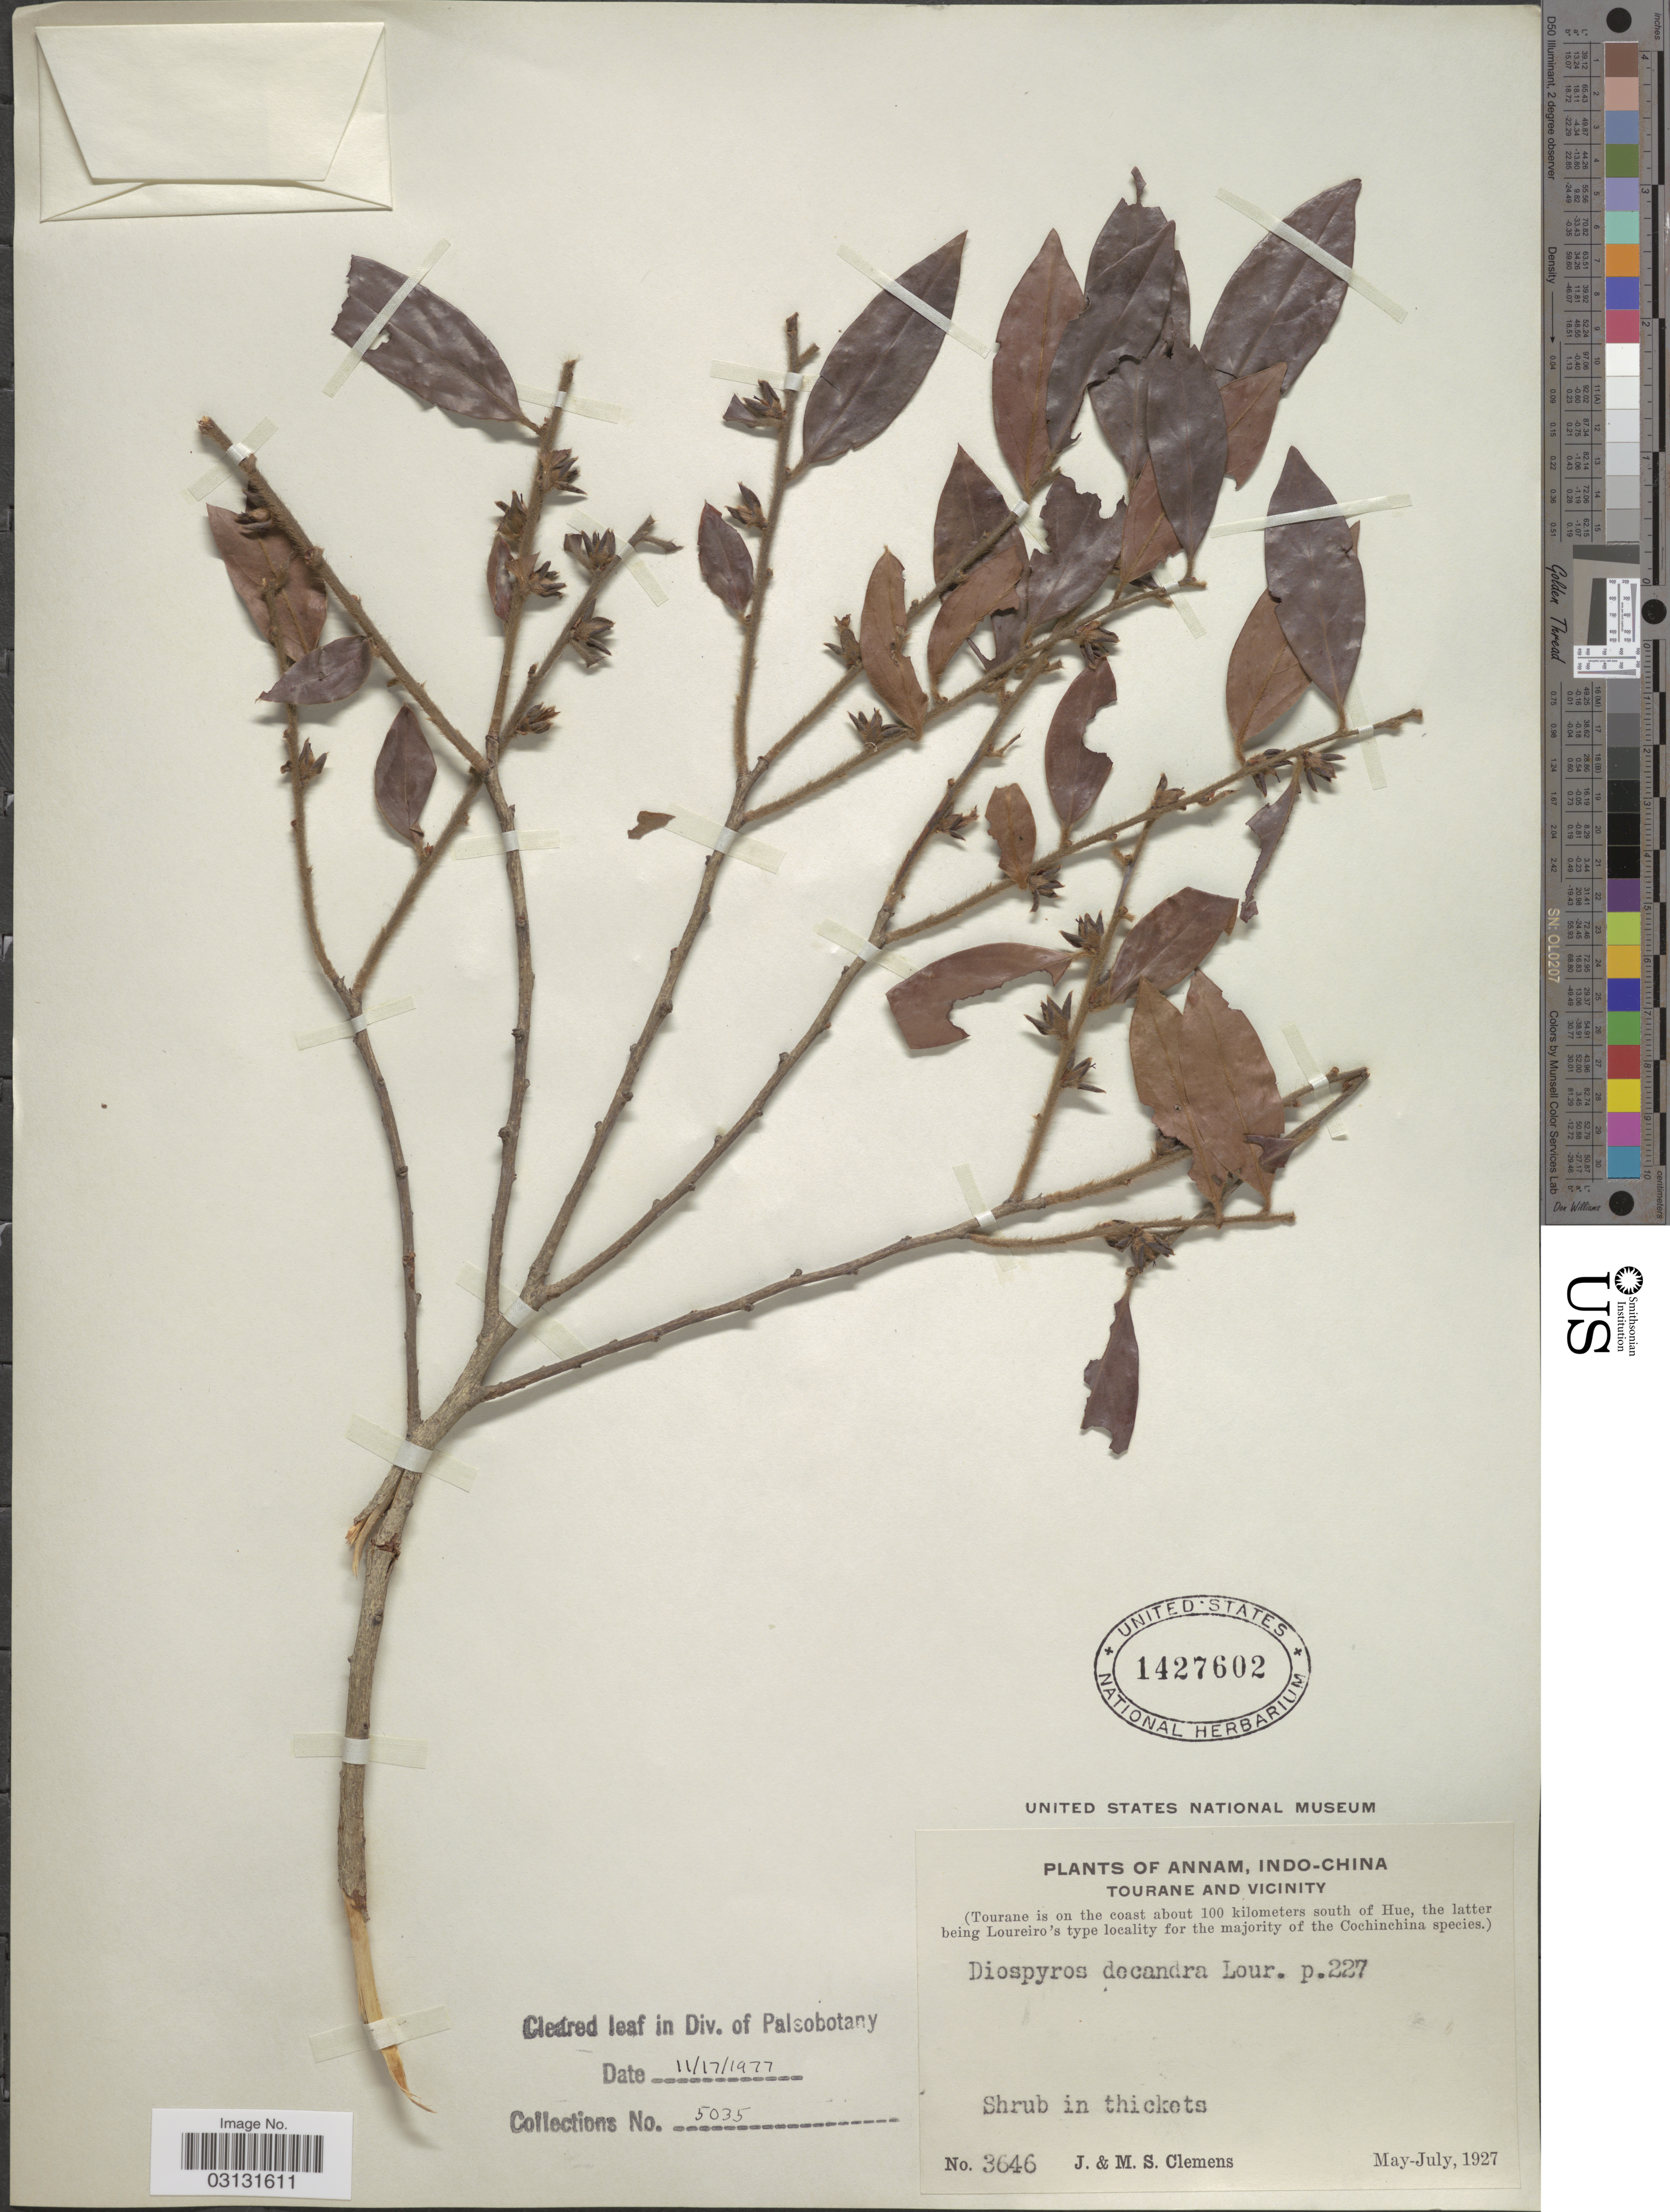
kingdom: Plantae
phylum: Tracheophyta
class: Magnoliopsida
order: Ericales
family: Ebenaceae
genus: Diospyros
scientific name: Diospyros decandra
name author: Lour.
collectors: J. Clemens & M. S. Clemens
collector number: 3646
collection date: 1927-05/1927-07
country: Vietnam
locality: Annam, Indo-China. Tourane and Vicinity. (Tourane is on the coast about 100 kilometers south of Hue).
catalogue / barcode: US 1427602